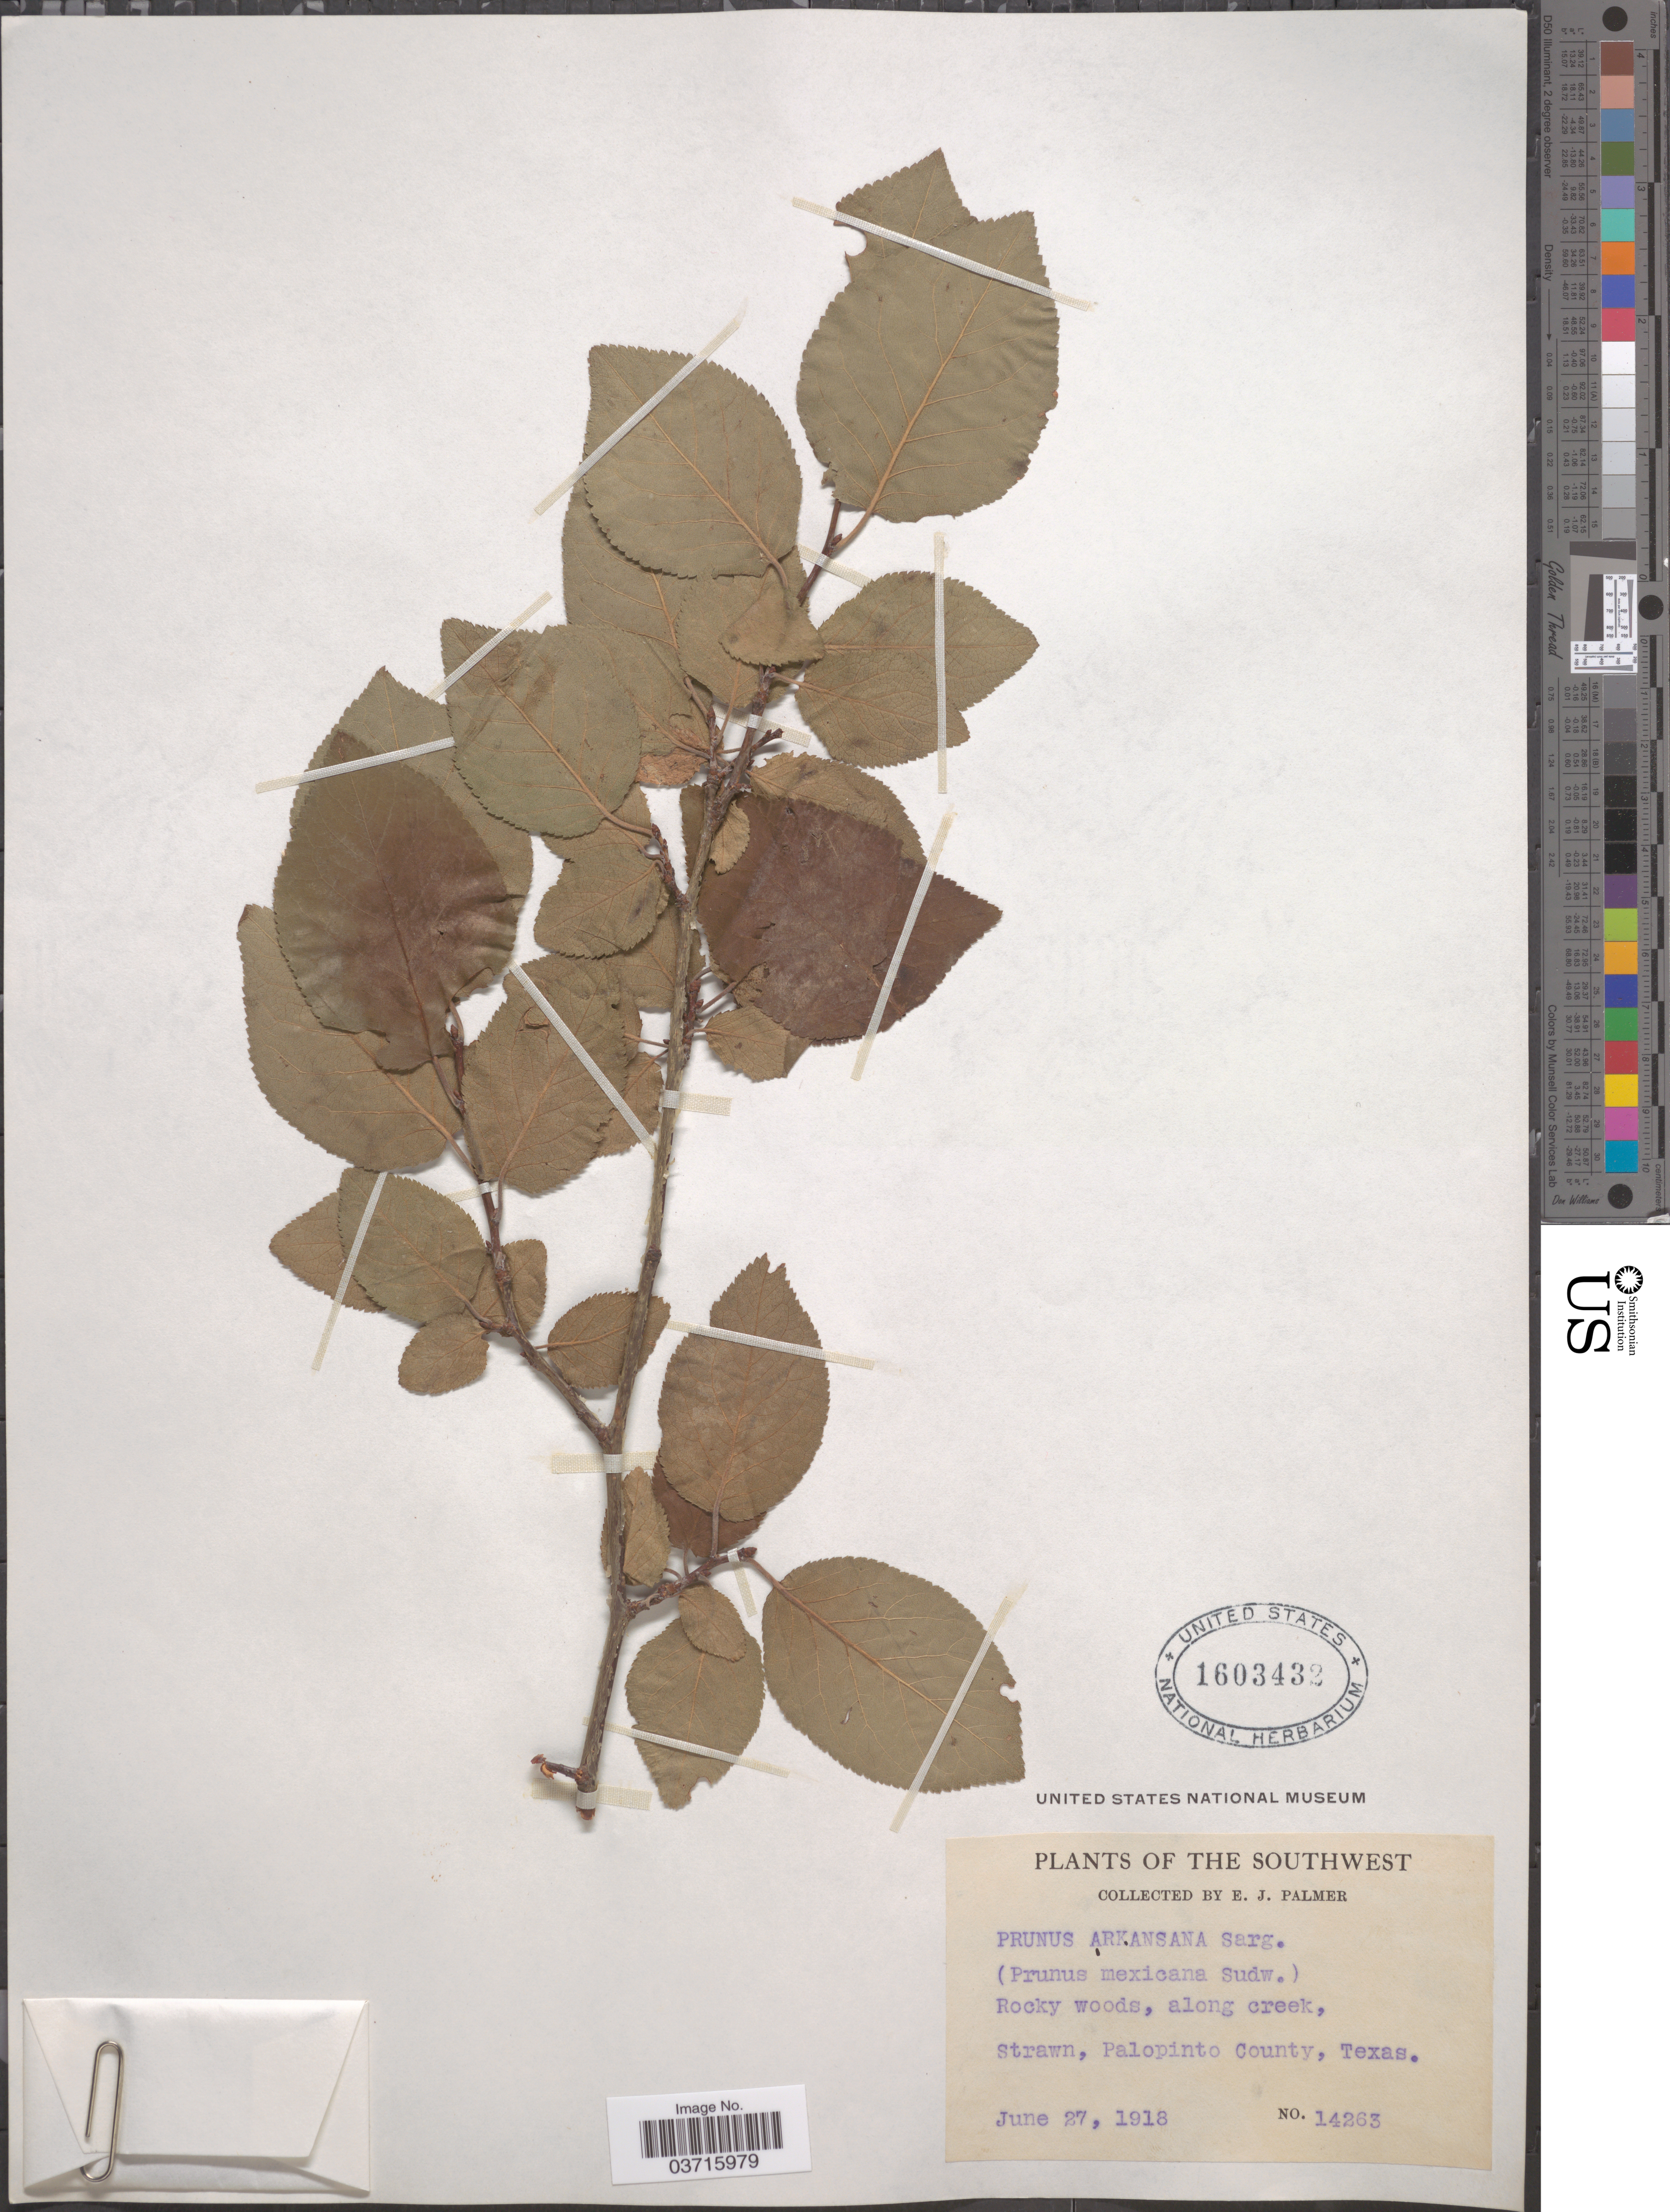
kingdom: Plantae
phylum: Tracheophyta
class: Magnoliopsida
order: Rosales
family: Rosaceae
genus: Prunus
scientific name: Prunus mexicana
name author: S. Watson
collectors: E. J. Palmer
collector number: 14263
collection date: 1918-06-27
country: United States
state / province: Texas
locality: The Southwest. Rocky woods, along creek, Strawn, Palopinto County.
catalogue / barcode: US 1603432